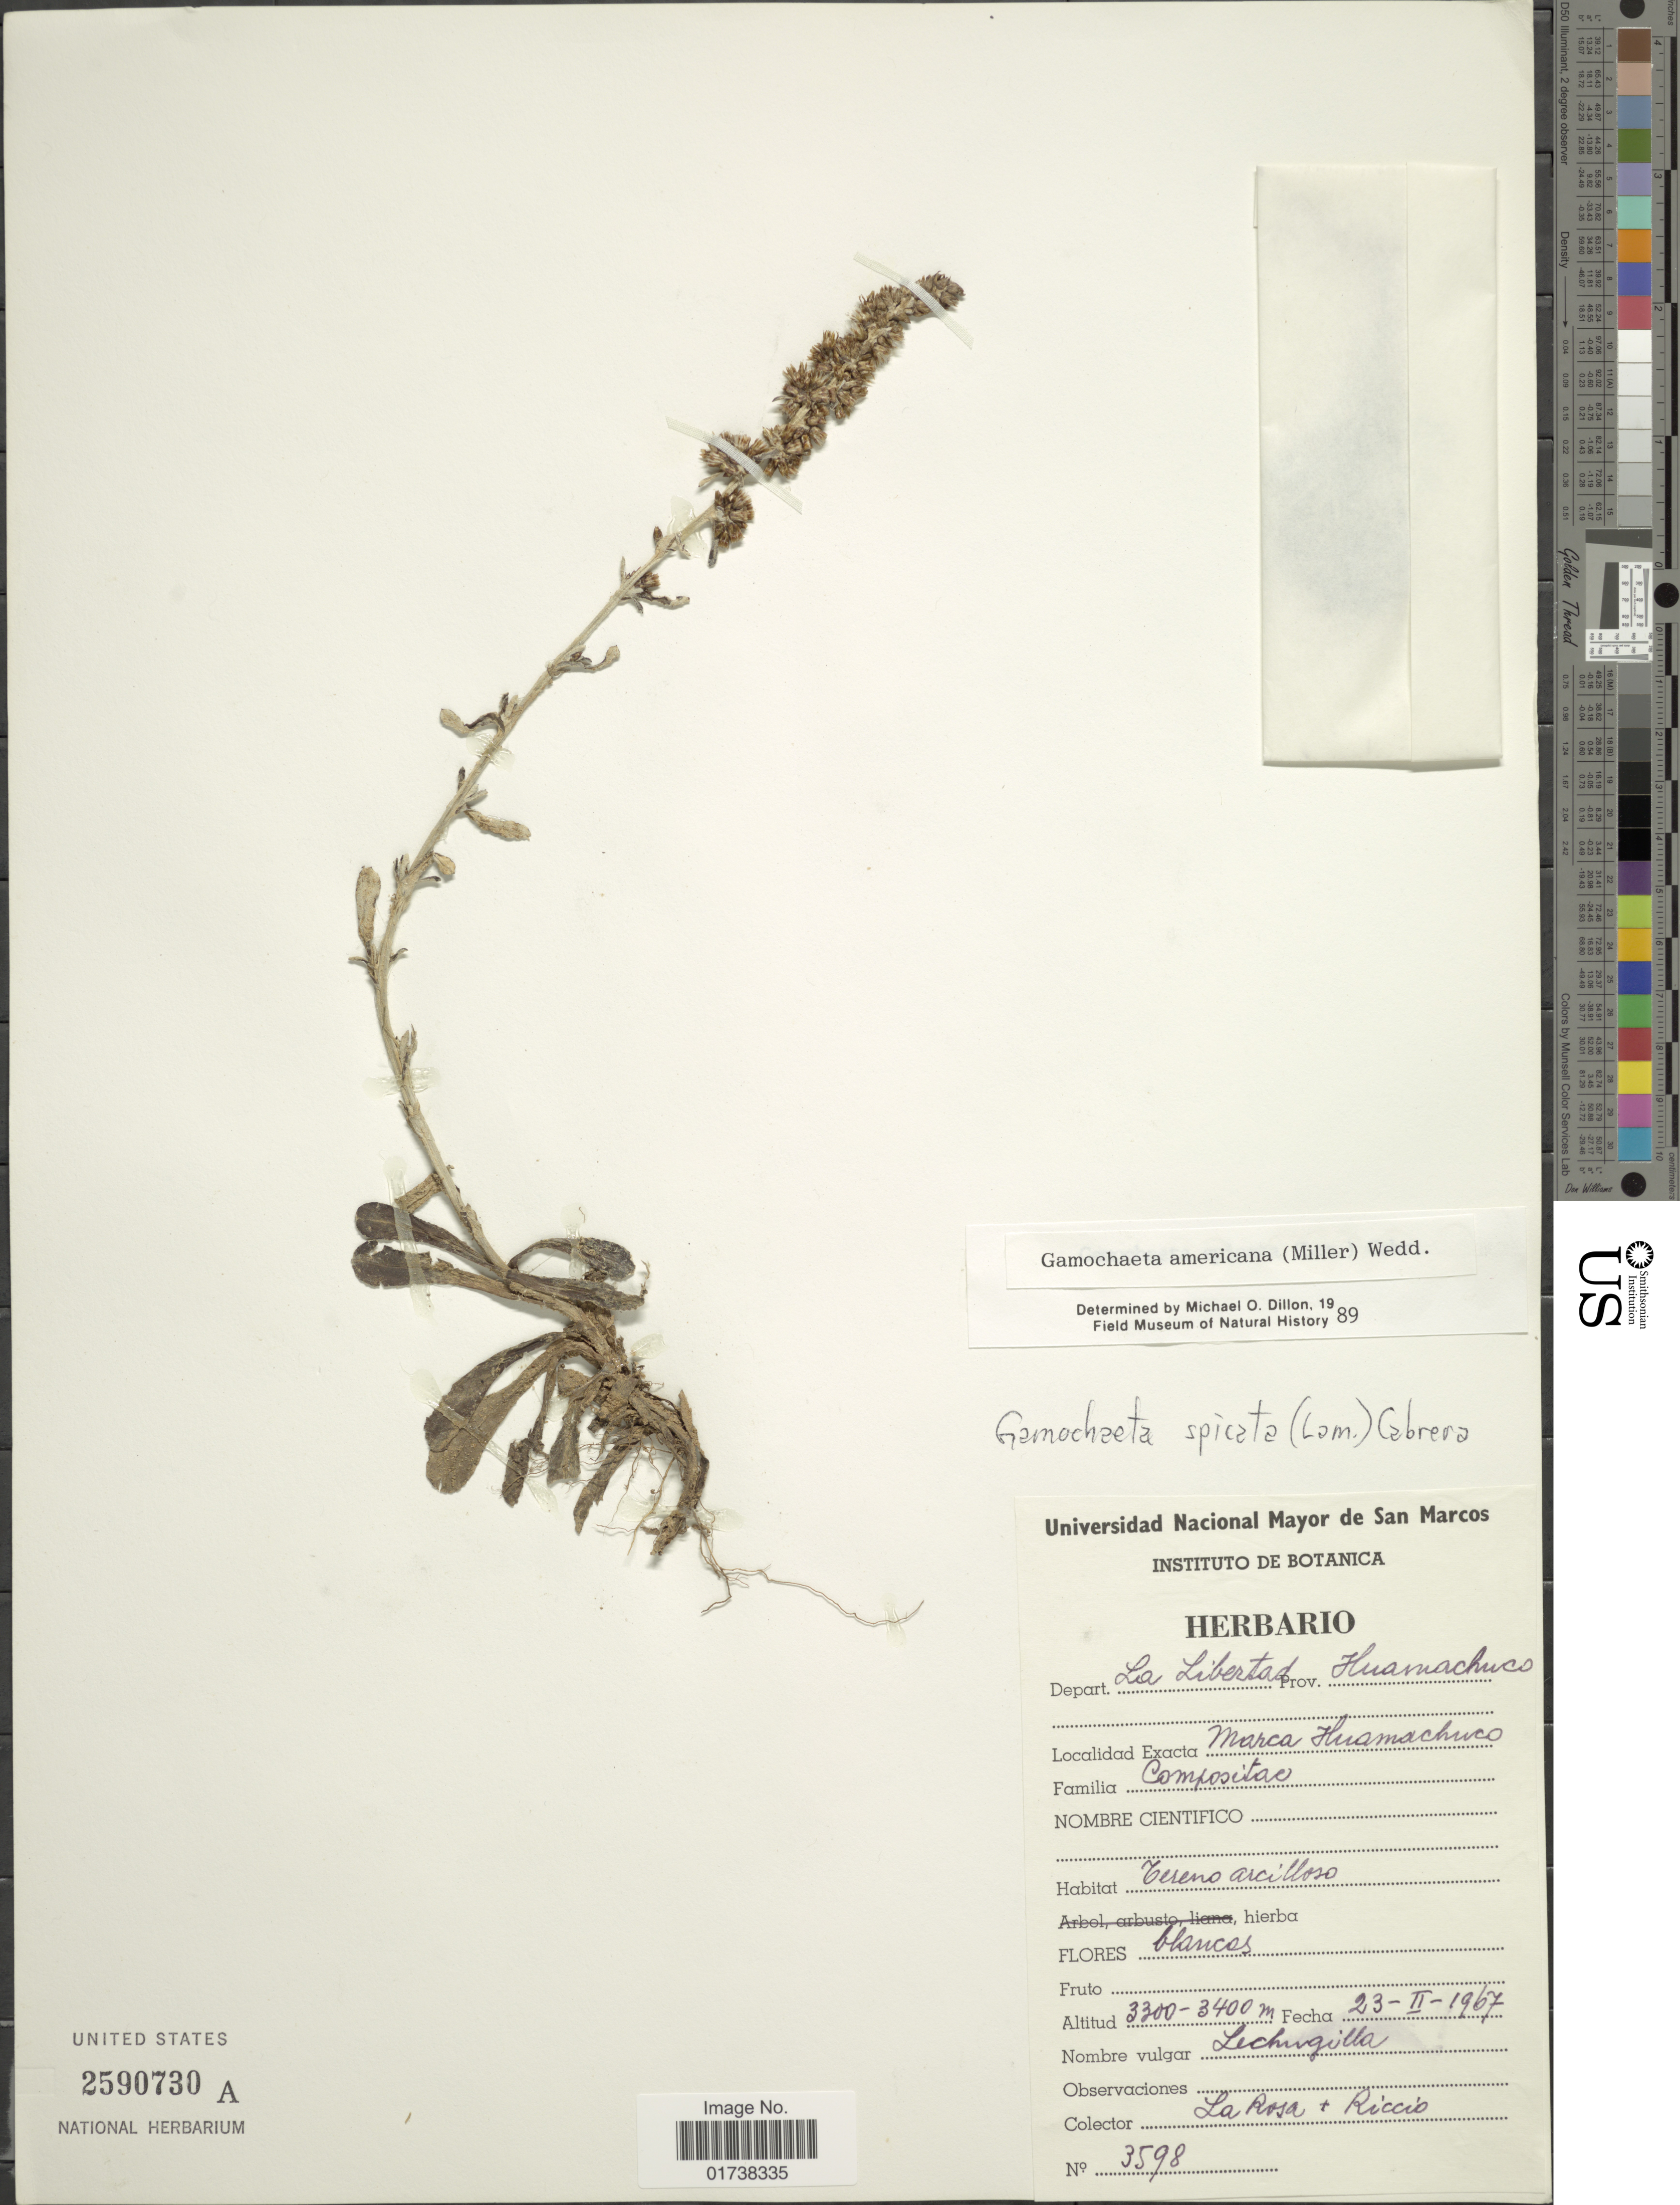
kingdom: Plantae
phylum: Tracheophyta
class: Magnoliopsida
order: Asterales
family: Asteraceae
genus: Gamochaeta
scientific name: Gamochaeta americana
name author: (Mill.) Wedd.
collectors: -. La Rosa & Riccio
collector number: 3598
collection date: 1967-02-23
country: Peru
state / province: La Libertad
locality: Depart. La Libertad, Prov. Huamachuco, Marca Huamachuco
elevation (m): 3300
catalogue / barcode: US 2590730A